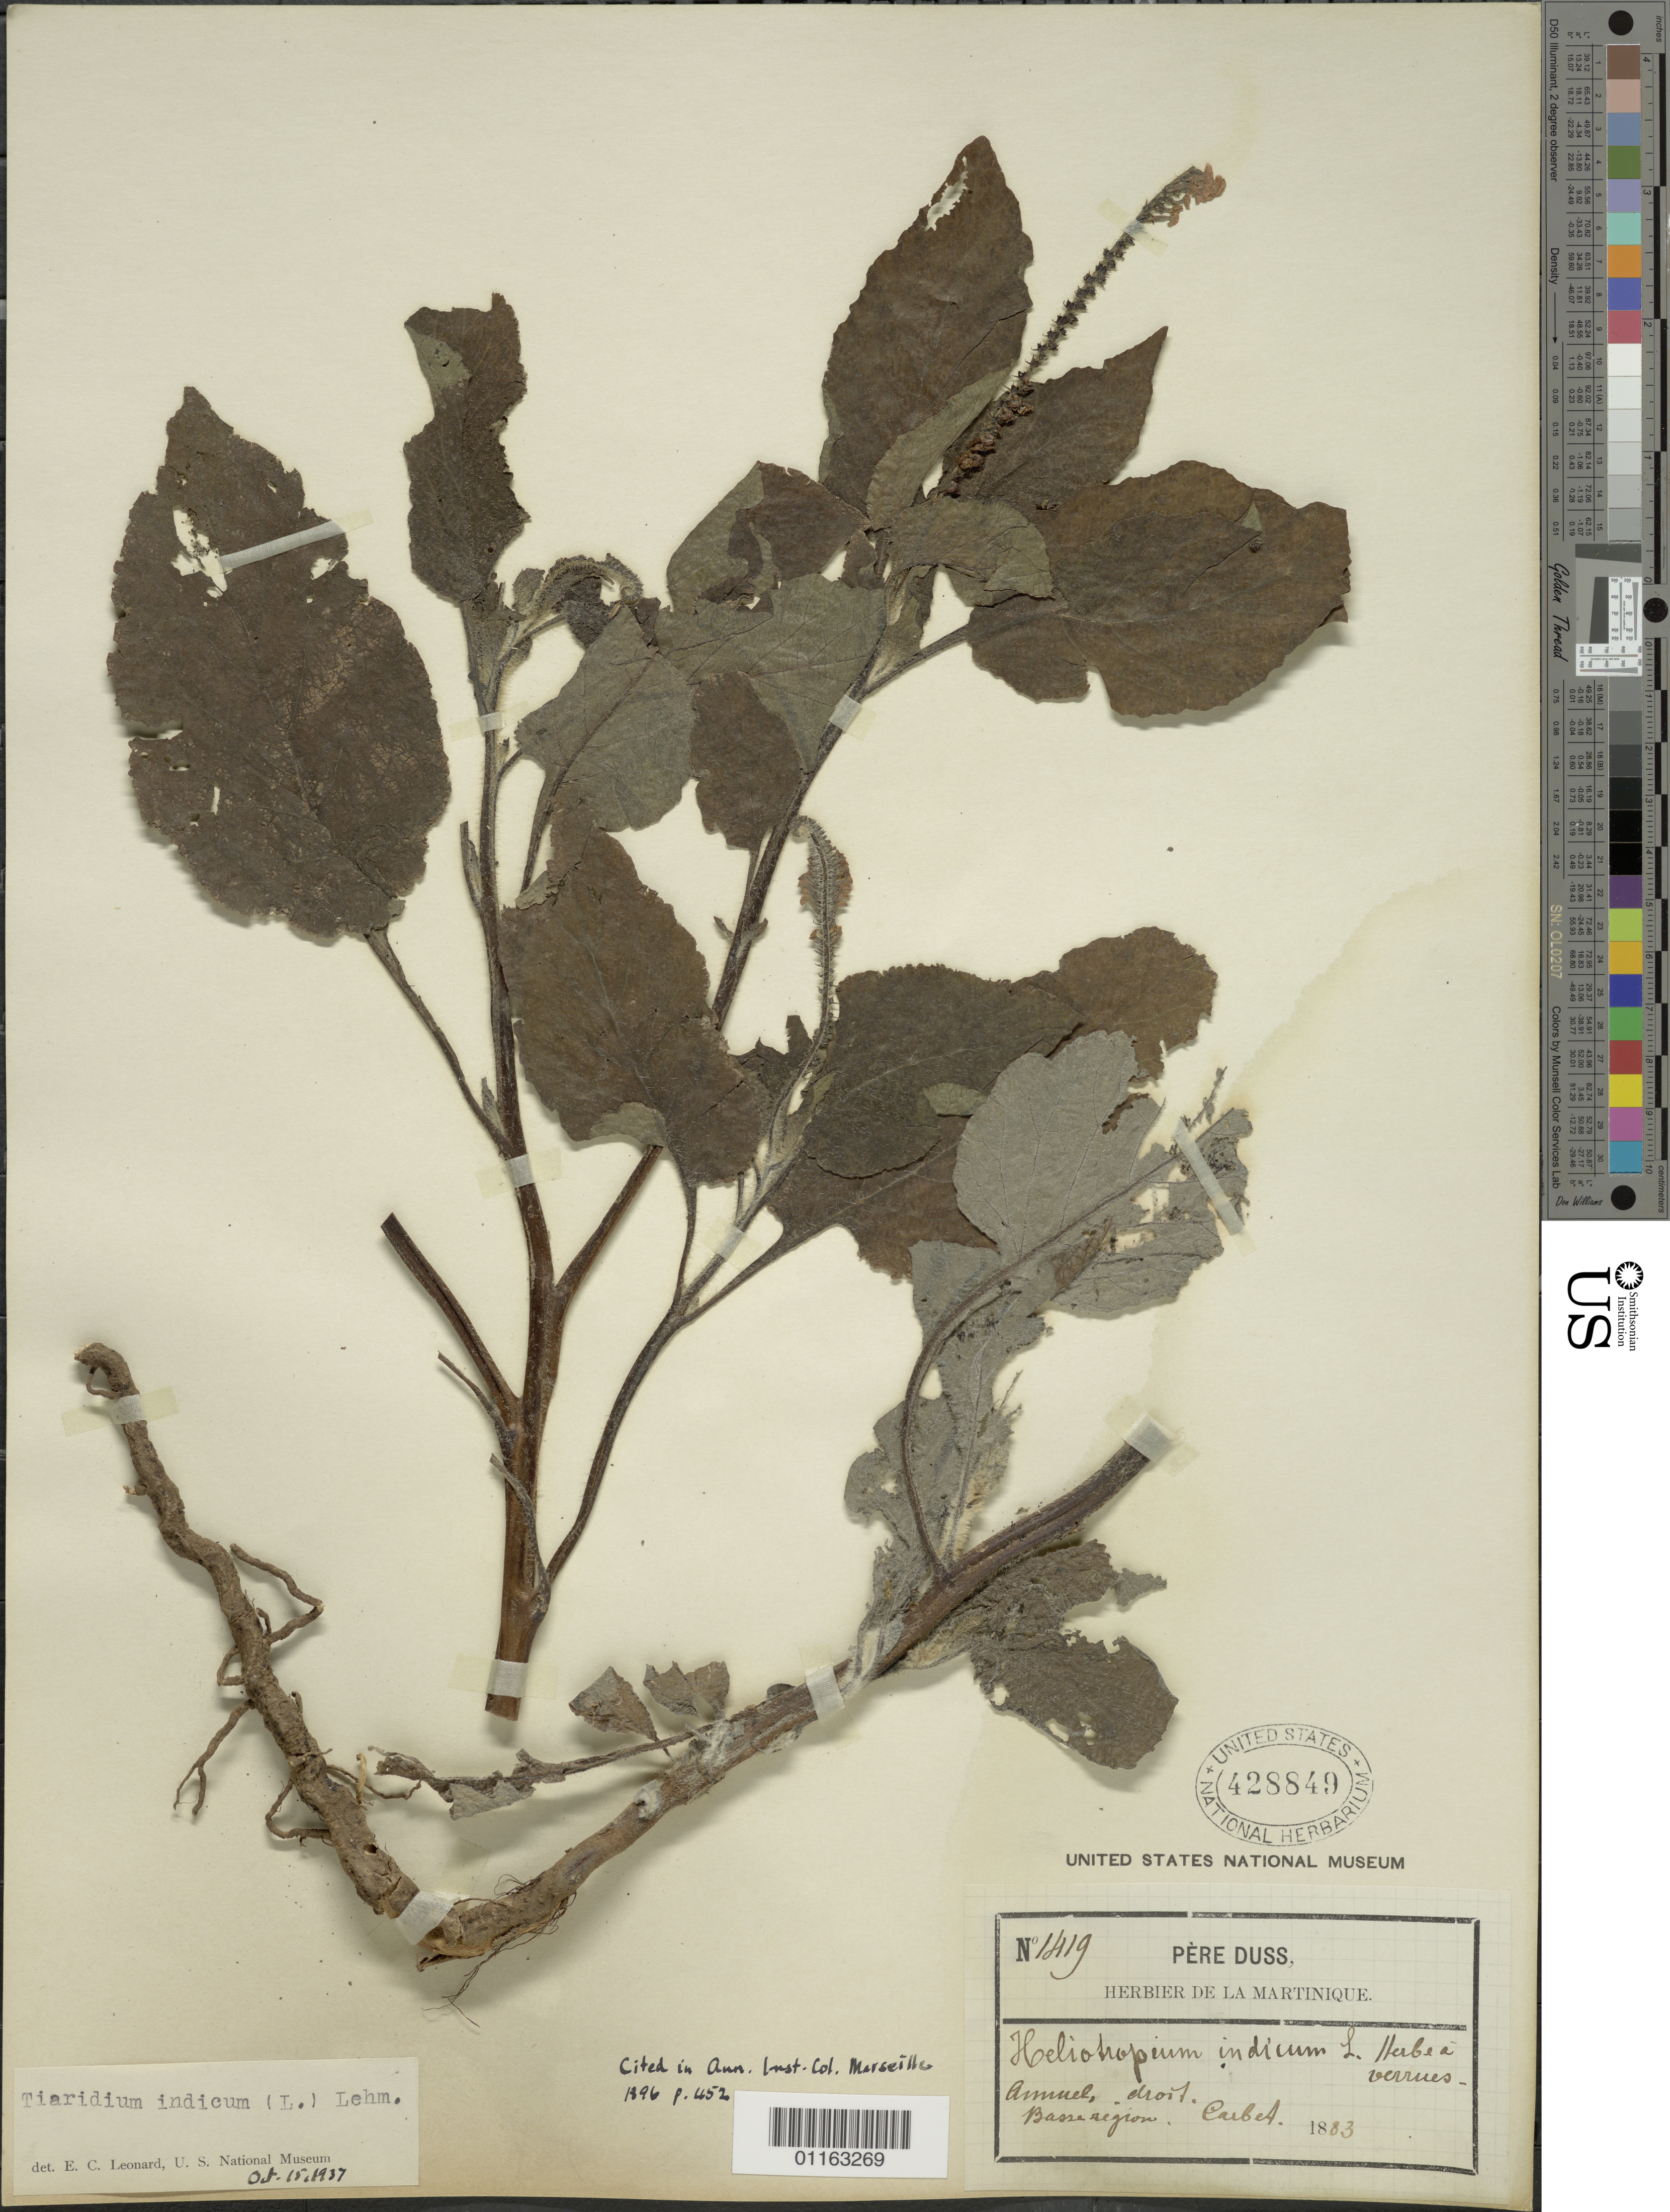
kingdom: Plantae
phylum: Tracheophyta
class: Magnoliopsida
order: Boraginales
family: Heliotropiaceae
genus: Heliotropium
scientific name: Heliotropium indicum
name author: L.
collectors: Père Duss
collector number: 1819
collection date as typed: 1883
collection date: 1883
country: Martinique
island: Martinique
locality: Basse region Carbet;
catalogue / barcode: US 428849